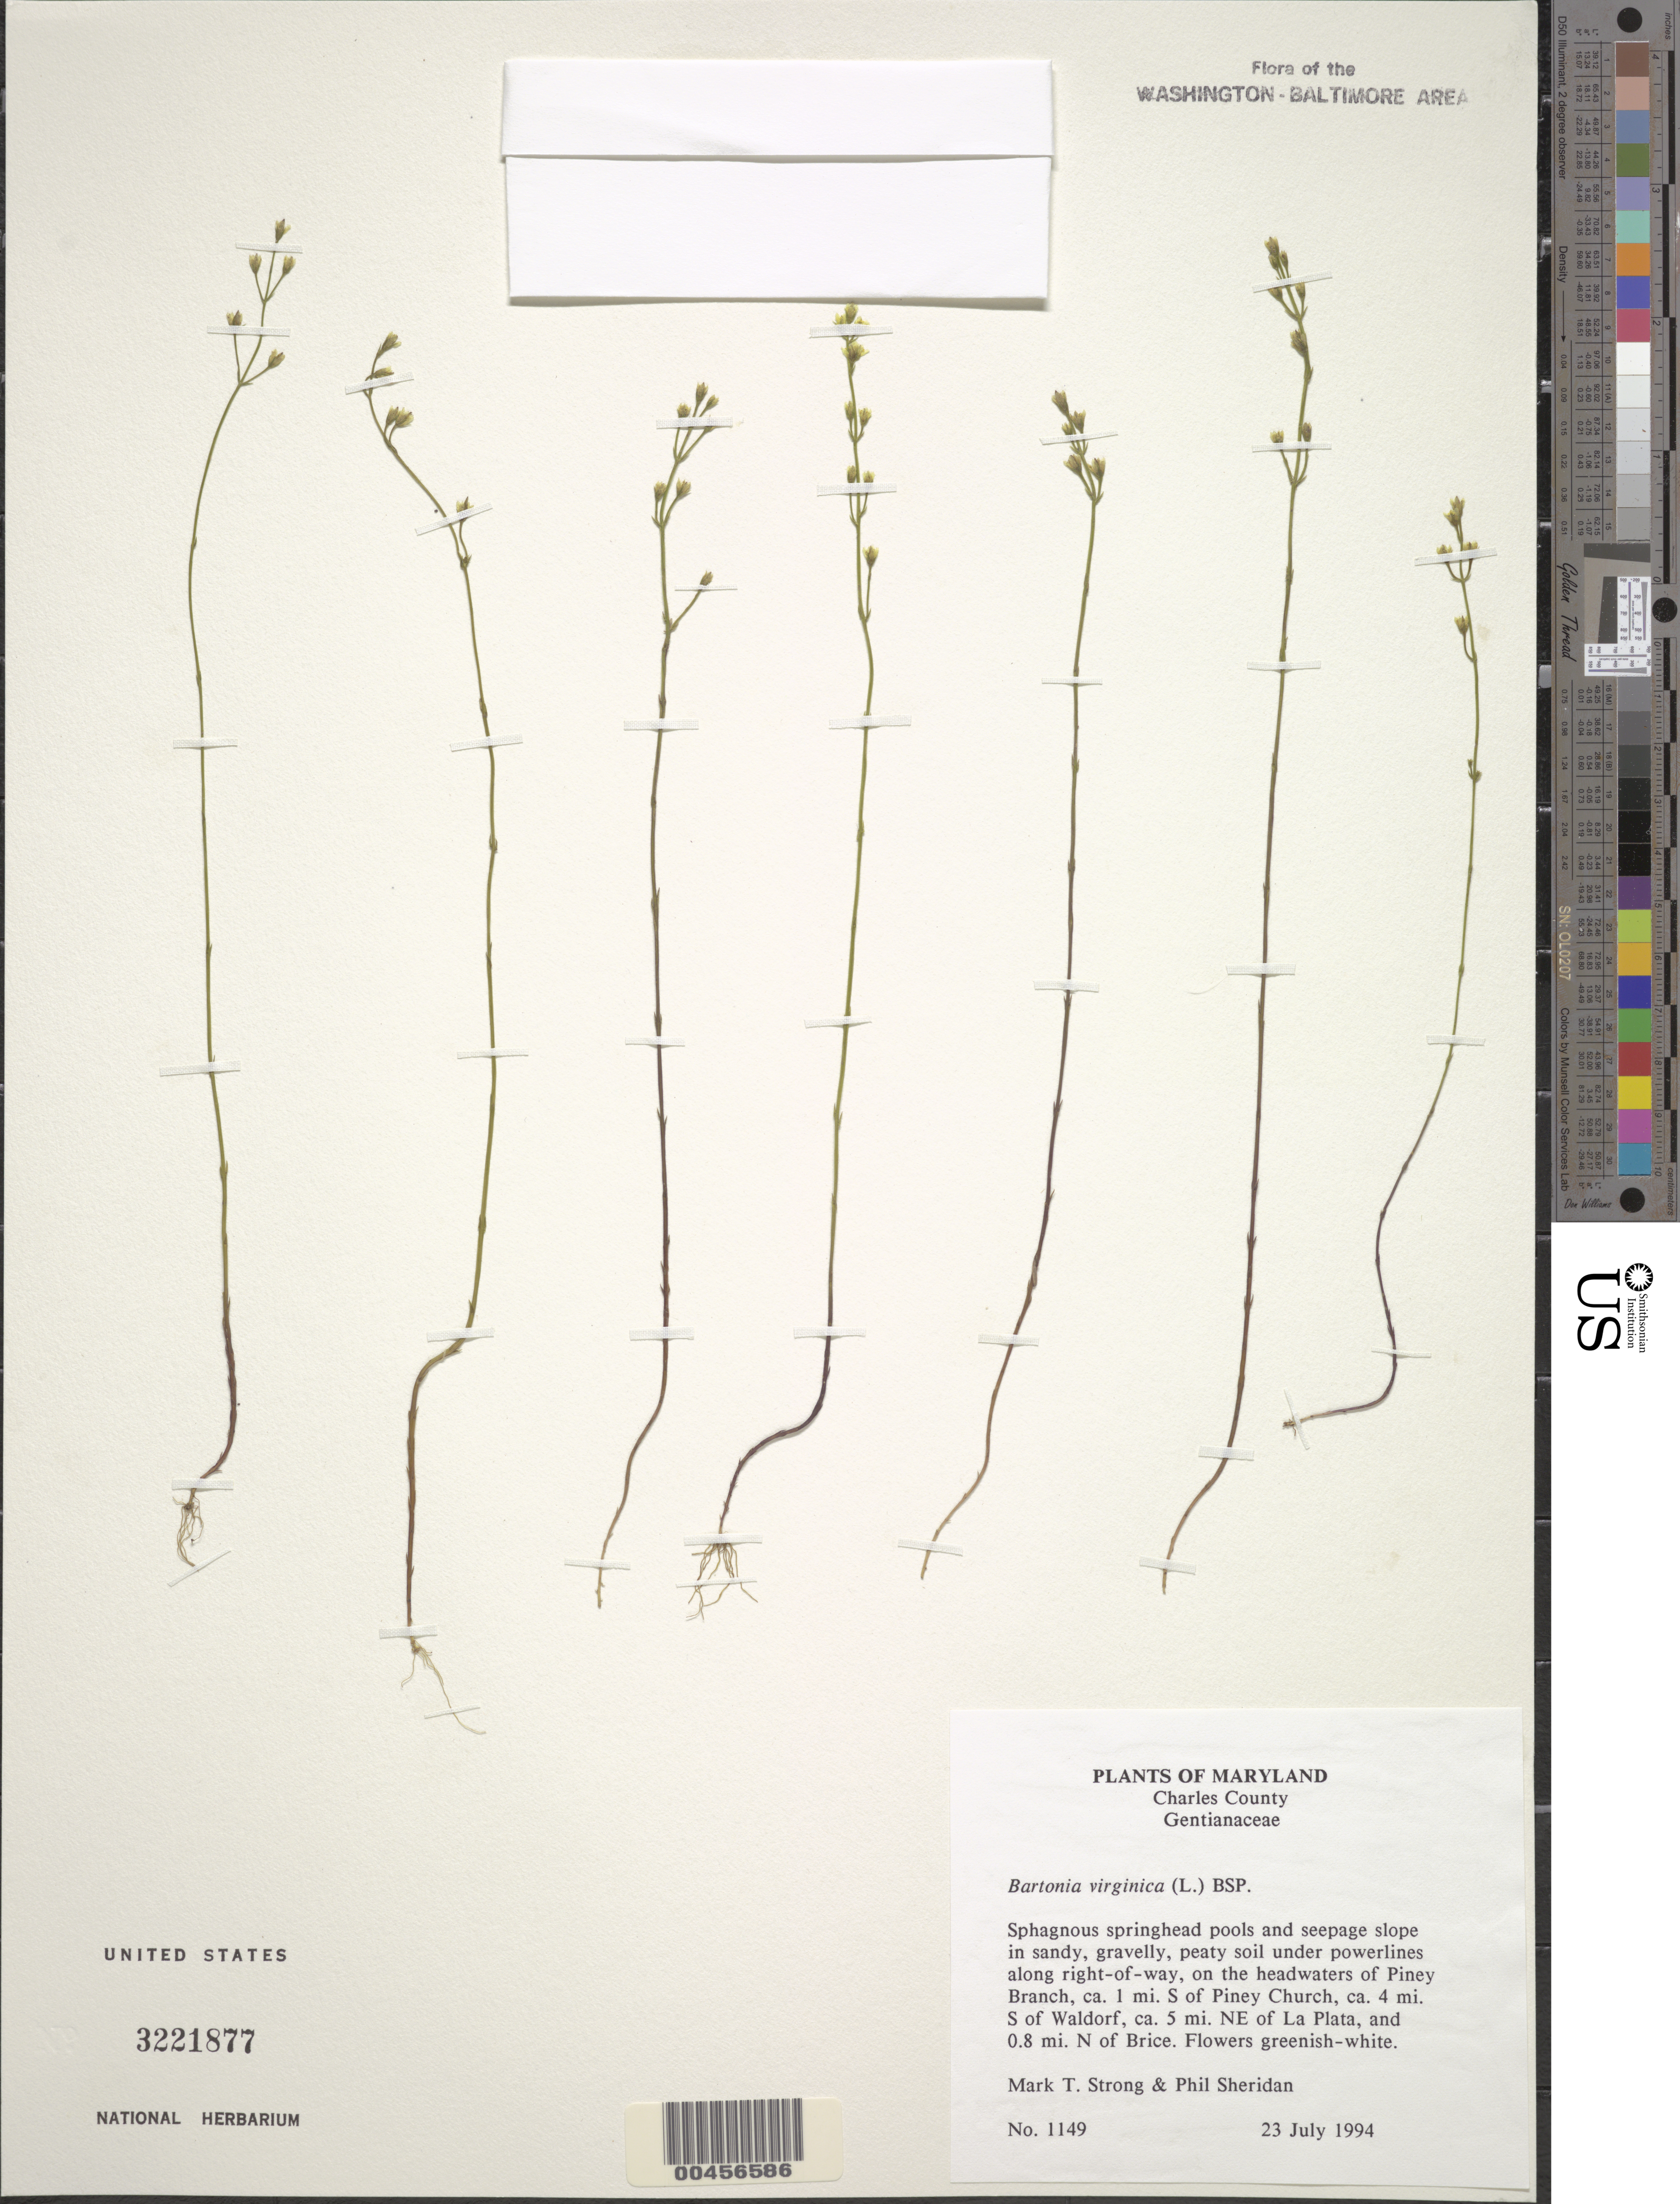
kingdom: Plantae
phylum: Tracheophyta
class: Magnoliopsida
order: Gentianales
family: Gentianaceae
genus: Bartonia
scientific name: Bartonia virginica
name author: (L.) Britton, Stearns & Poggenb.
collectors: M. T. Strong & P. Sheridan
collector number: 1149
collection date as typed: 23 Jul 1994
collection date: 1994-07-23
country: United States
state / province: Maryland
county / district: Charles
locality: Piney Branch, S of Piney Church, S of Waldorf, NE of La Plata, N of Brice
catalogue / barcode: US 3221877